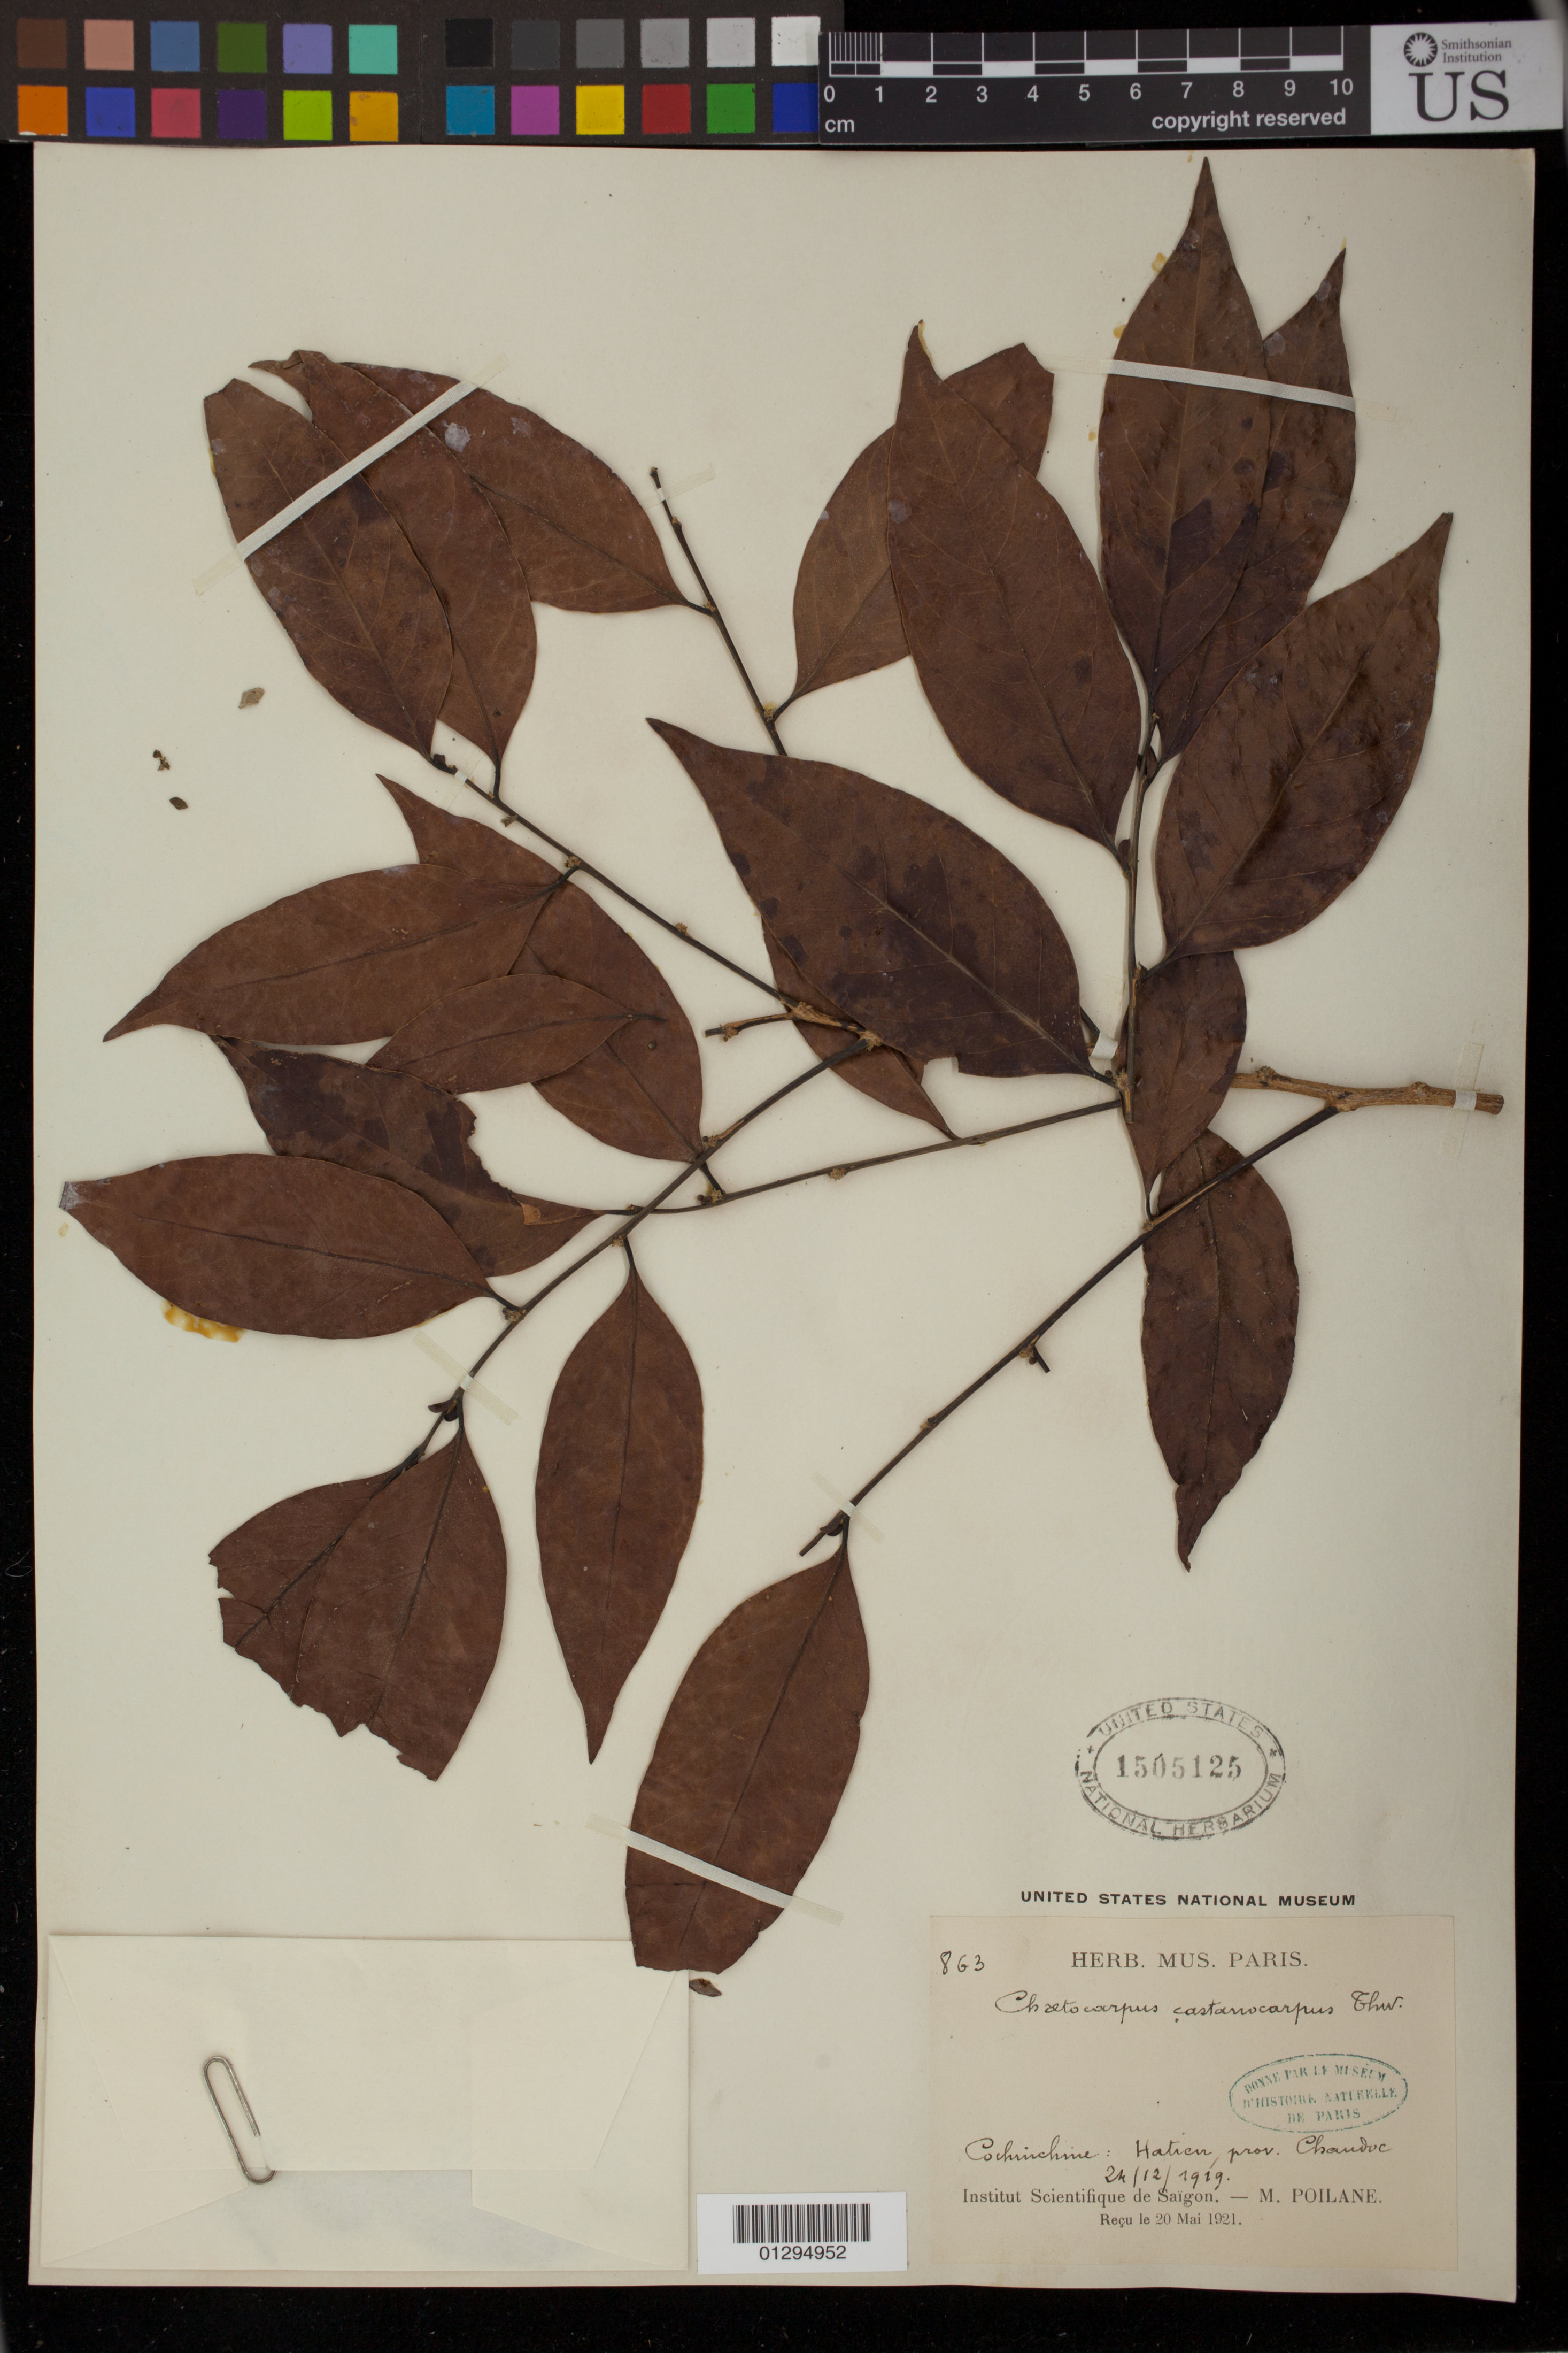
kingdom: Plantae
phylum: Tracheophyta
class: Magnoliopsida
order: Malpighiales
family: Peraceae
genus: Chaetocarpus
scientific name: Chaetocarpus castanocarpus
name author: (Roxb.) Thwaites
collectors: M. Poilane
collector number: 863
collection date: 1919-12-21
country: Vietnam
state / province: An Giang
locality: Cochinchine: Hatien prov. Chaudoc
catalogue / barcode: US 1505125